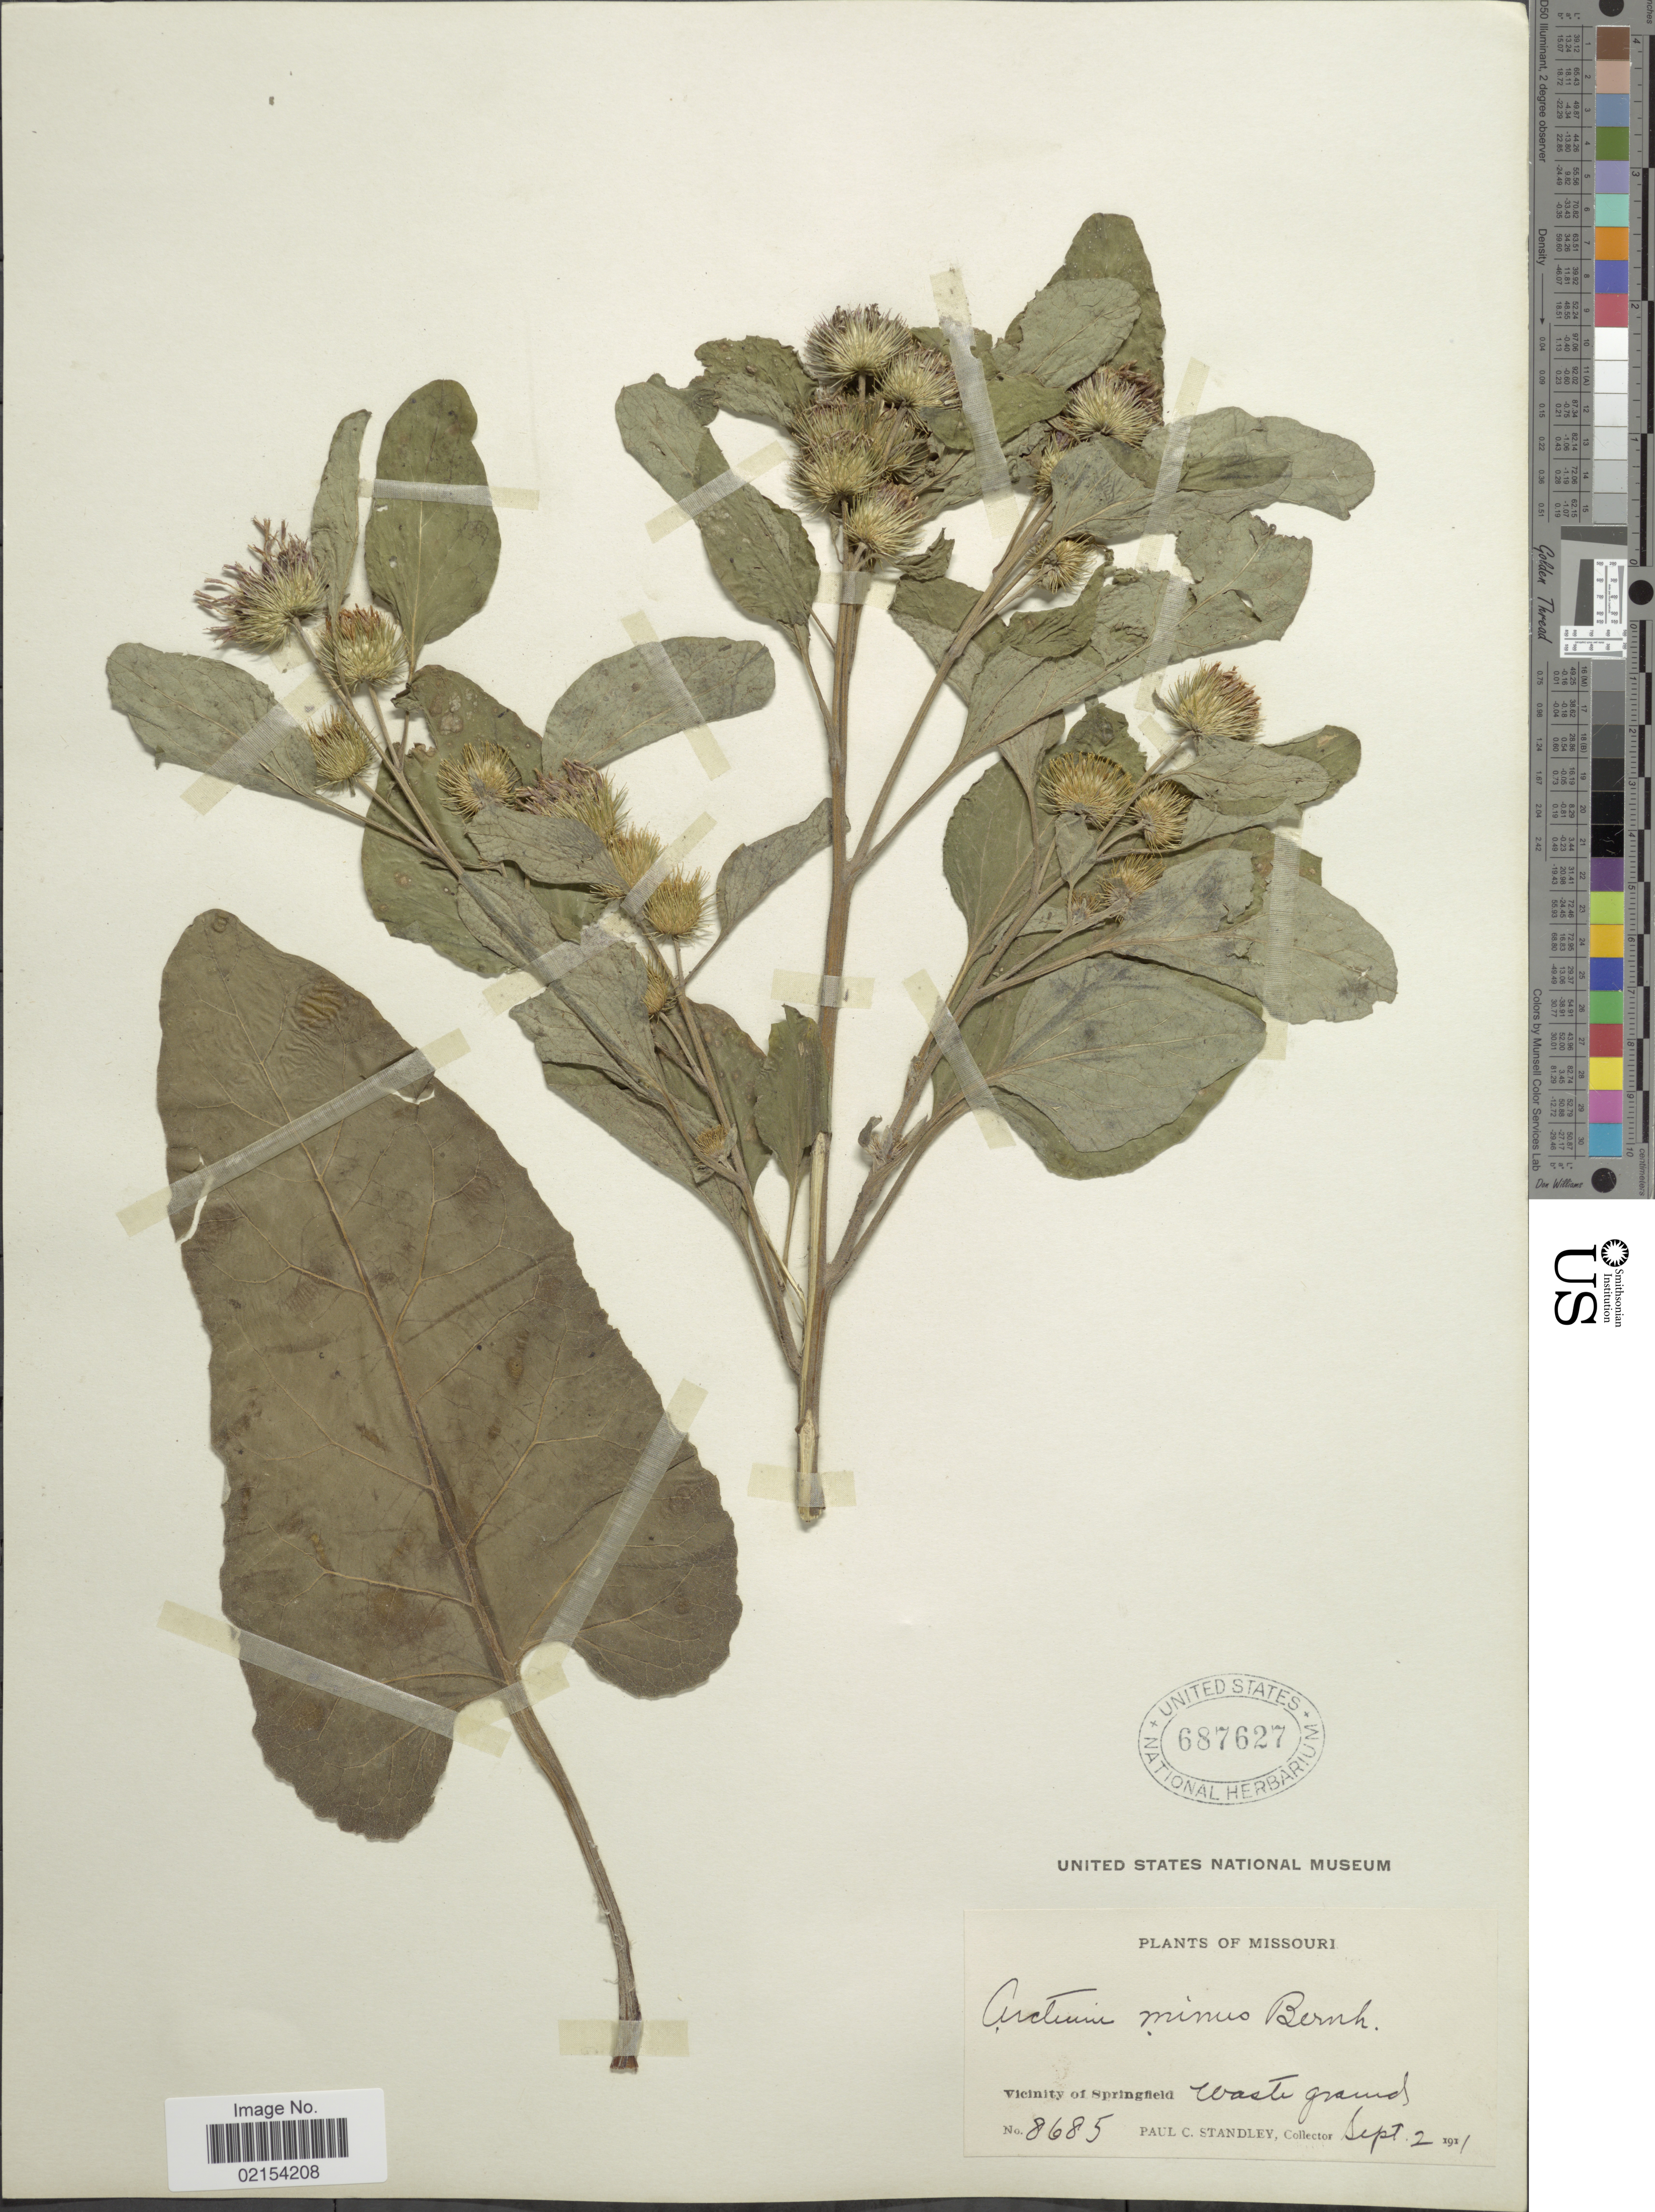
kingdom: Plantae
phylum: Tracheophyta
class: Magnoliopsida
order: Asterales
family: Asteraceae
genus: Arctium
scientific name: Arctium minus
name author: (Hill) Bernh.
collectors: P. C. Standley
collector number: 8685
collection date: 1911-09-02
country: United States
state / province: Missouri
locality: Vicinity of Springfield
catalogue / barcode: US 687627